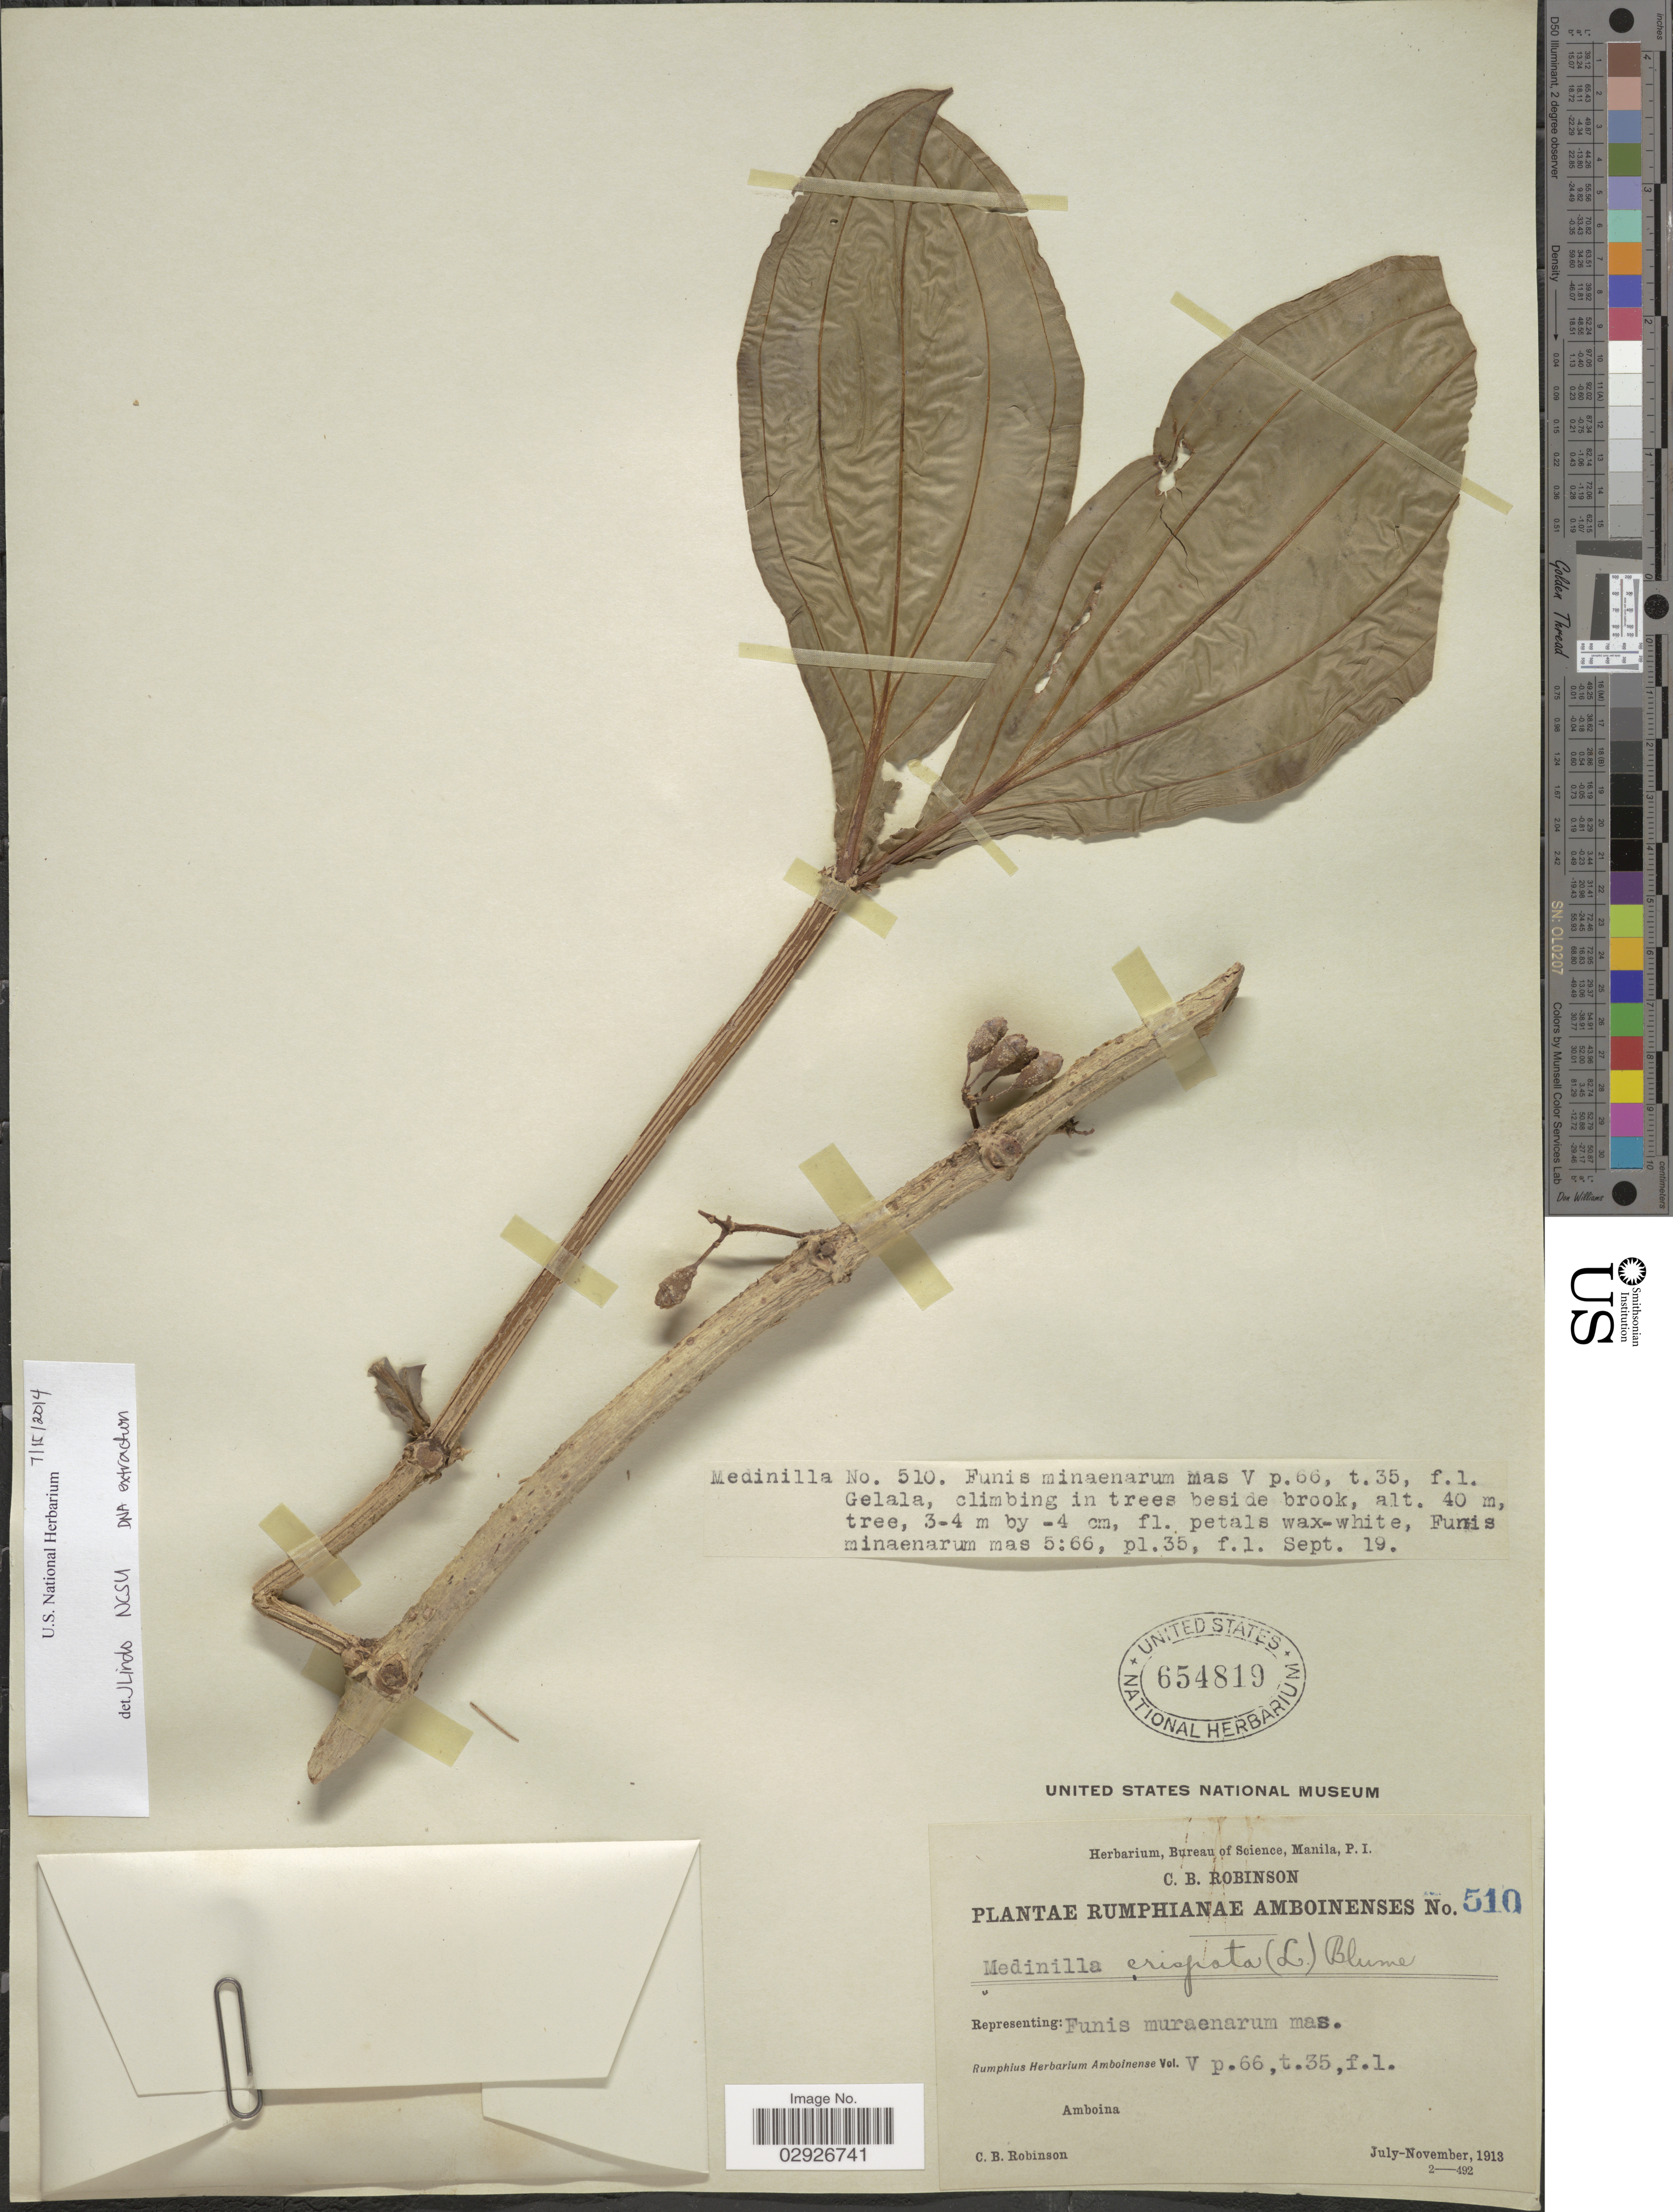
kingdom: Plantae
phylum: Tracheophyta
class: Magnoliopsida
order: Myrtales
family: Melastomataceae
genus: Medinilla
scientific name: Medinilla crispata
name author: Blume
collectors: C. Robinson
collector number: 510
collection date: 1913-09-19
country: Indonesia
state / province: Maluku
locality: Amboina.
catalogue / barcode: US 654819